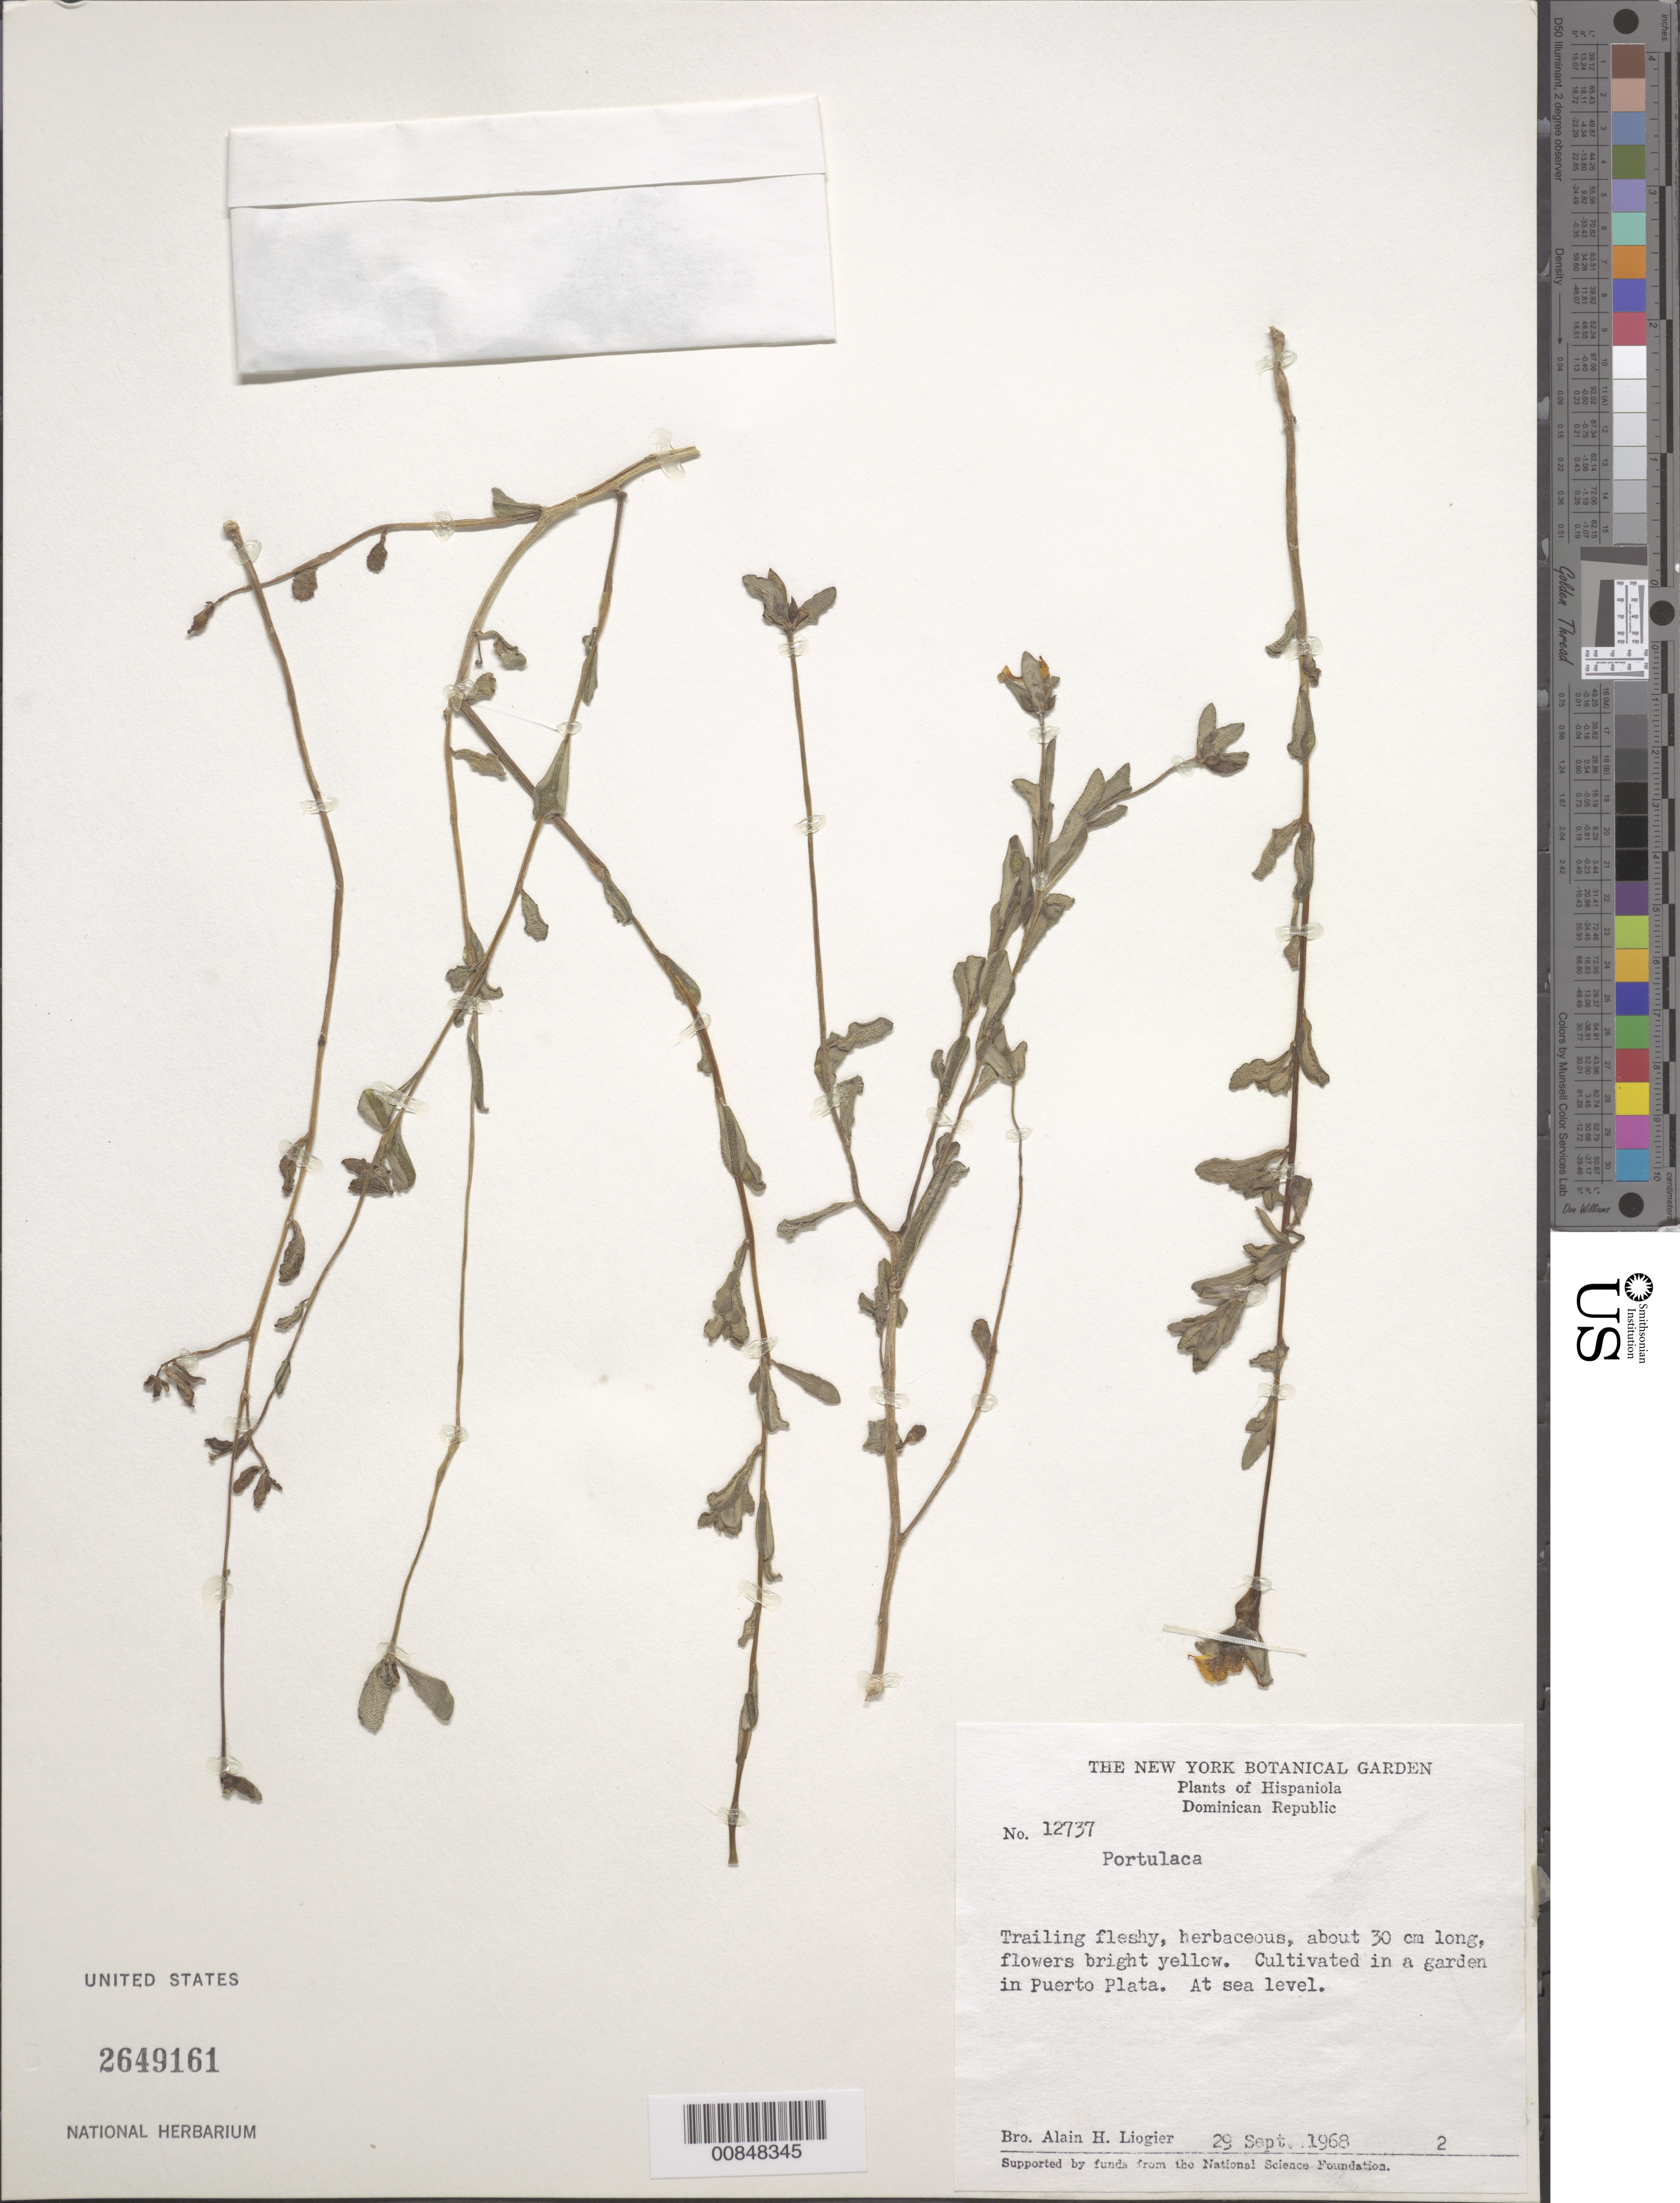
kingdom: Plantae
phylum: Tracheophyta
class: Magnoliopsida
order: Caryophyllales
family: Portulacaceae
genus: Portulaca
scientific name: Portulaca sp.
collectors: A. H. Liogier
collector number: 12737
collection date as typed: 29 Sep 1968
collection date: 1968-09-29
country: Dominican Republic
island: Hispaniola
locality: Puerto Plata.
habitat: In a garden.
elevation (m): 0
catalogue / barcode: US 2649161